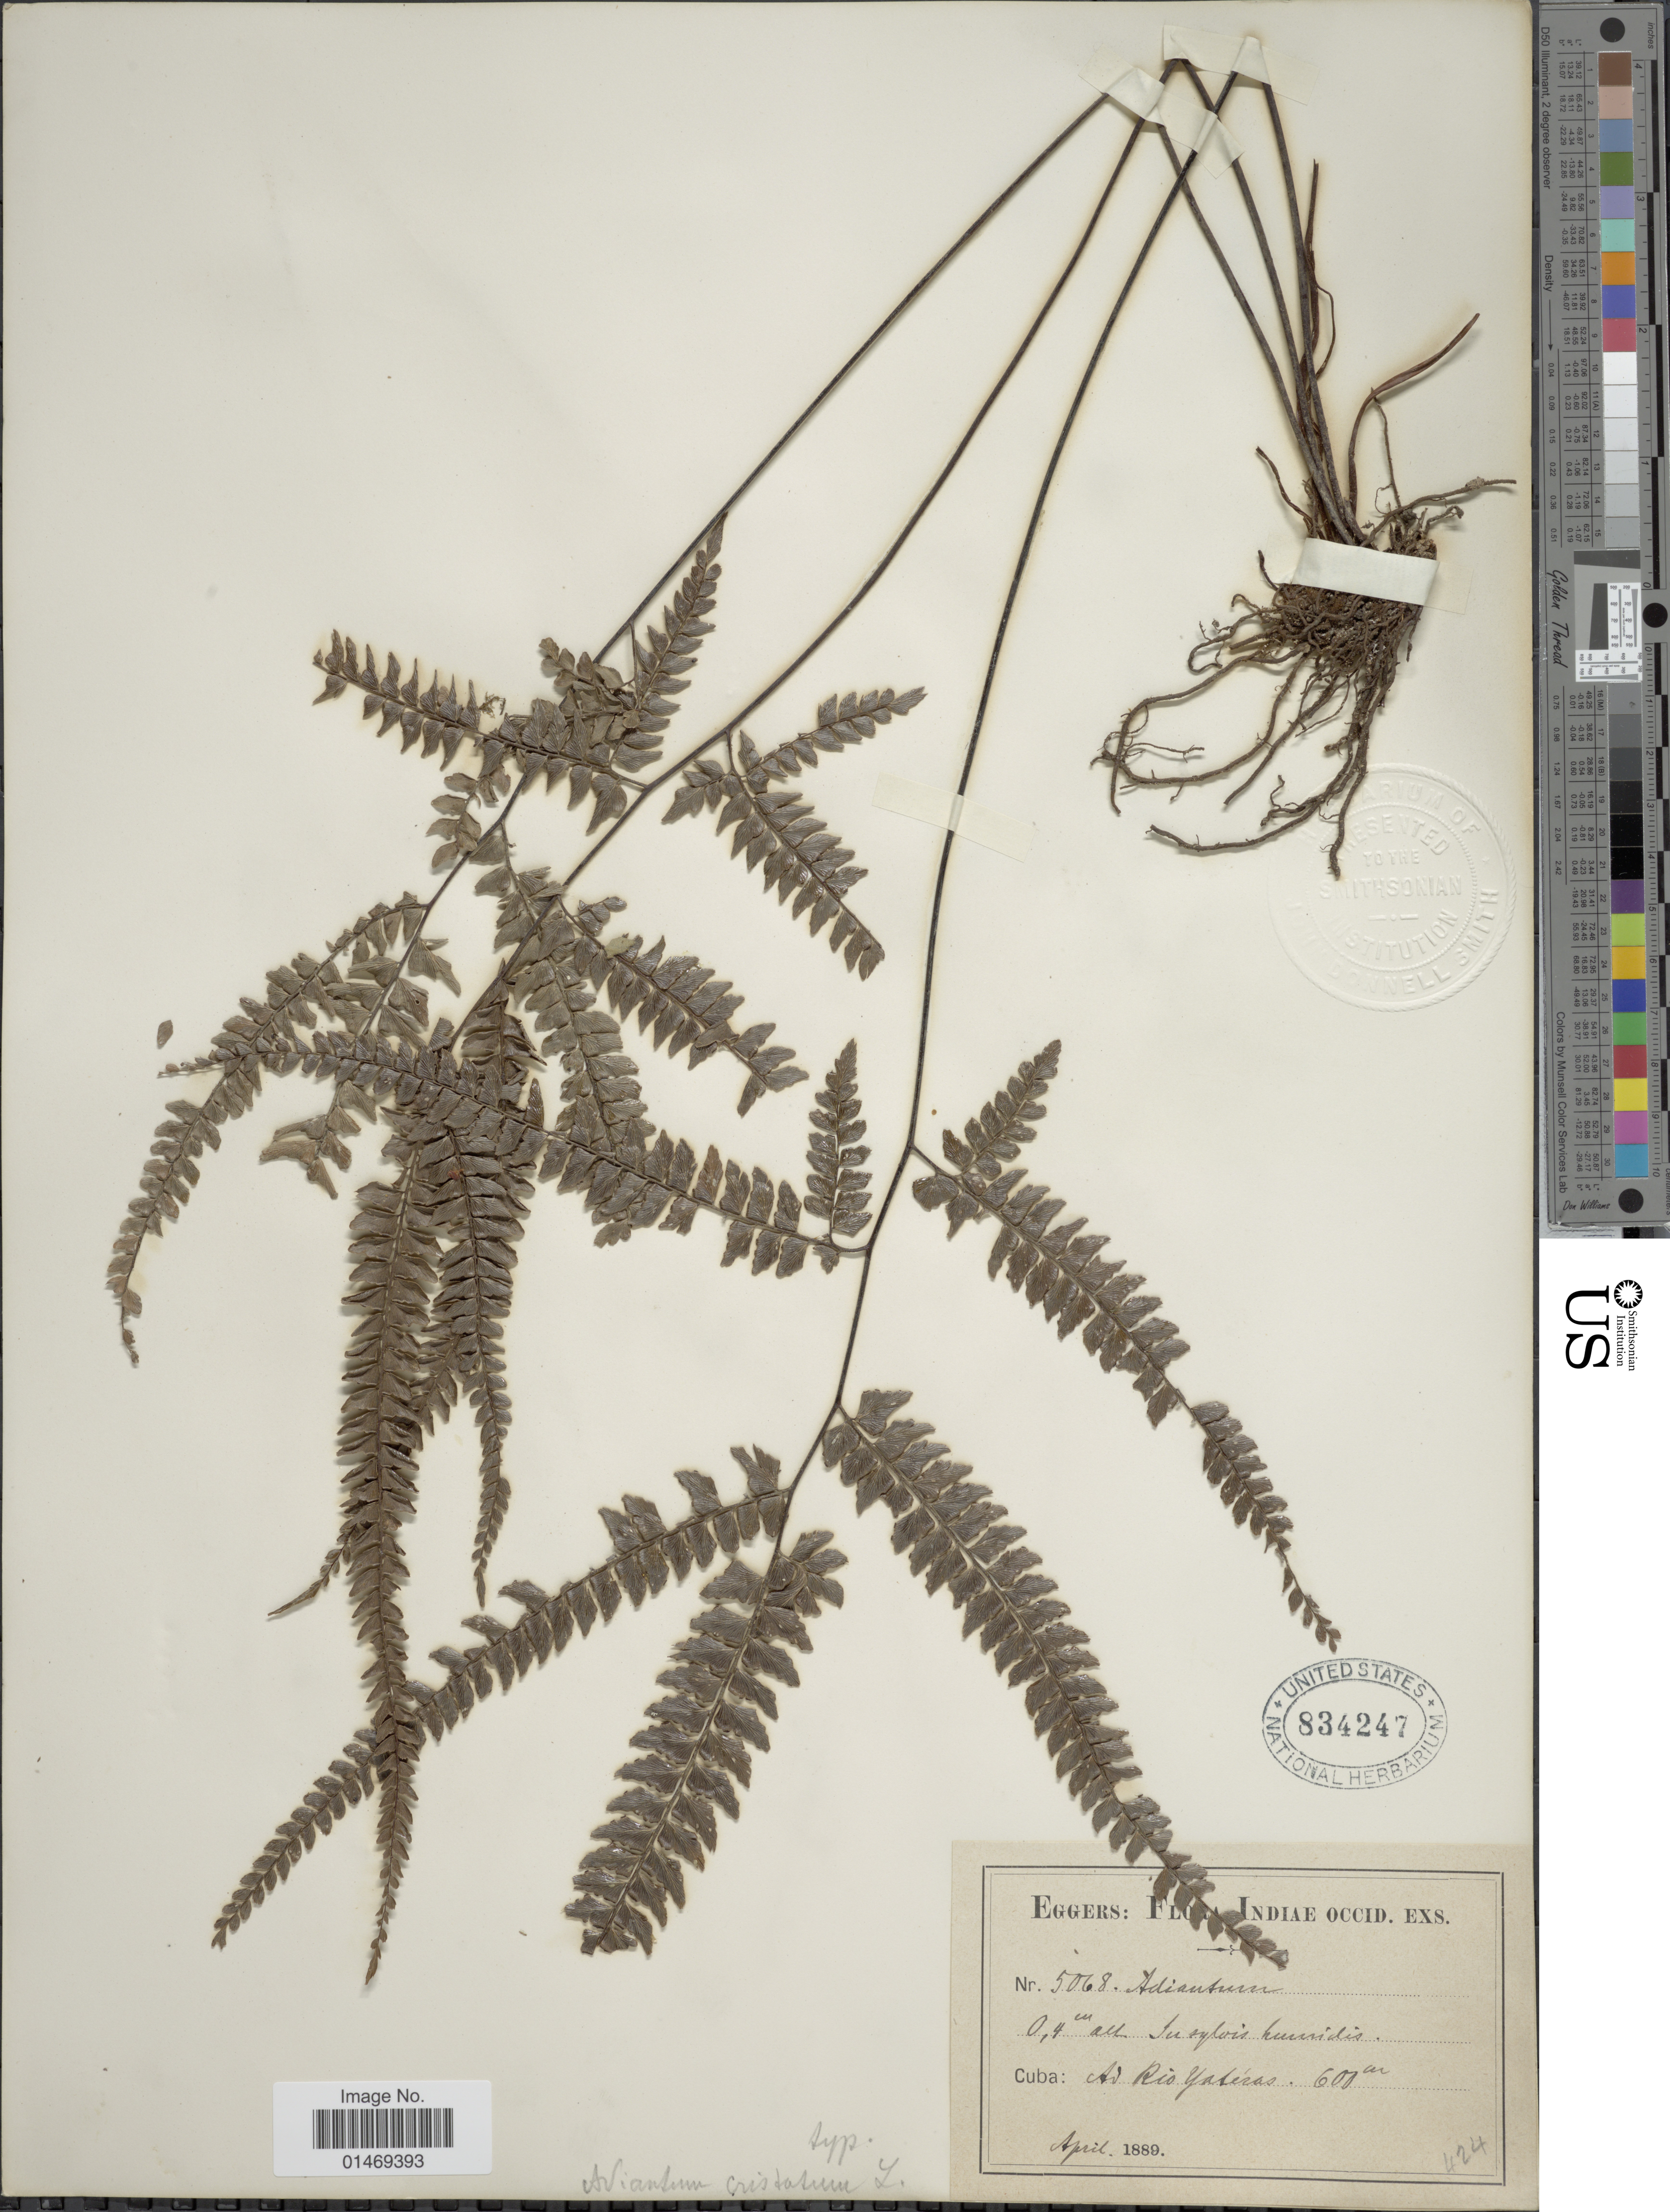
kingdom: Plantae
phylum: Tracheophyta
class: Polypodiopsida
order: Polypodiales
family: Pteridaceae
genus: Adiantum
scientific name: Adiantum pyramidale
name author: (L.) Willd.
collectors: -. Eggers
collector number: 5068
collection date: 1889-04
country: Cuba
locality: Ad Rio Yatéras.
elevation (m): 600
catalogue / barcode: US 834247